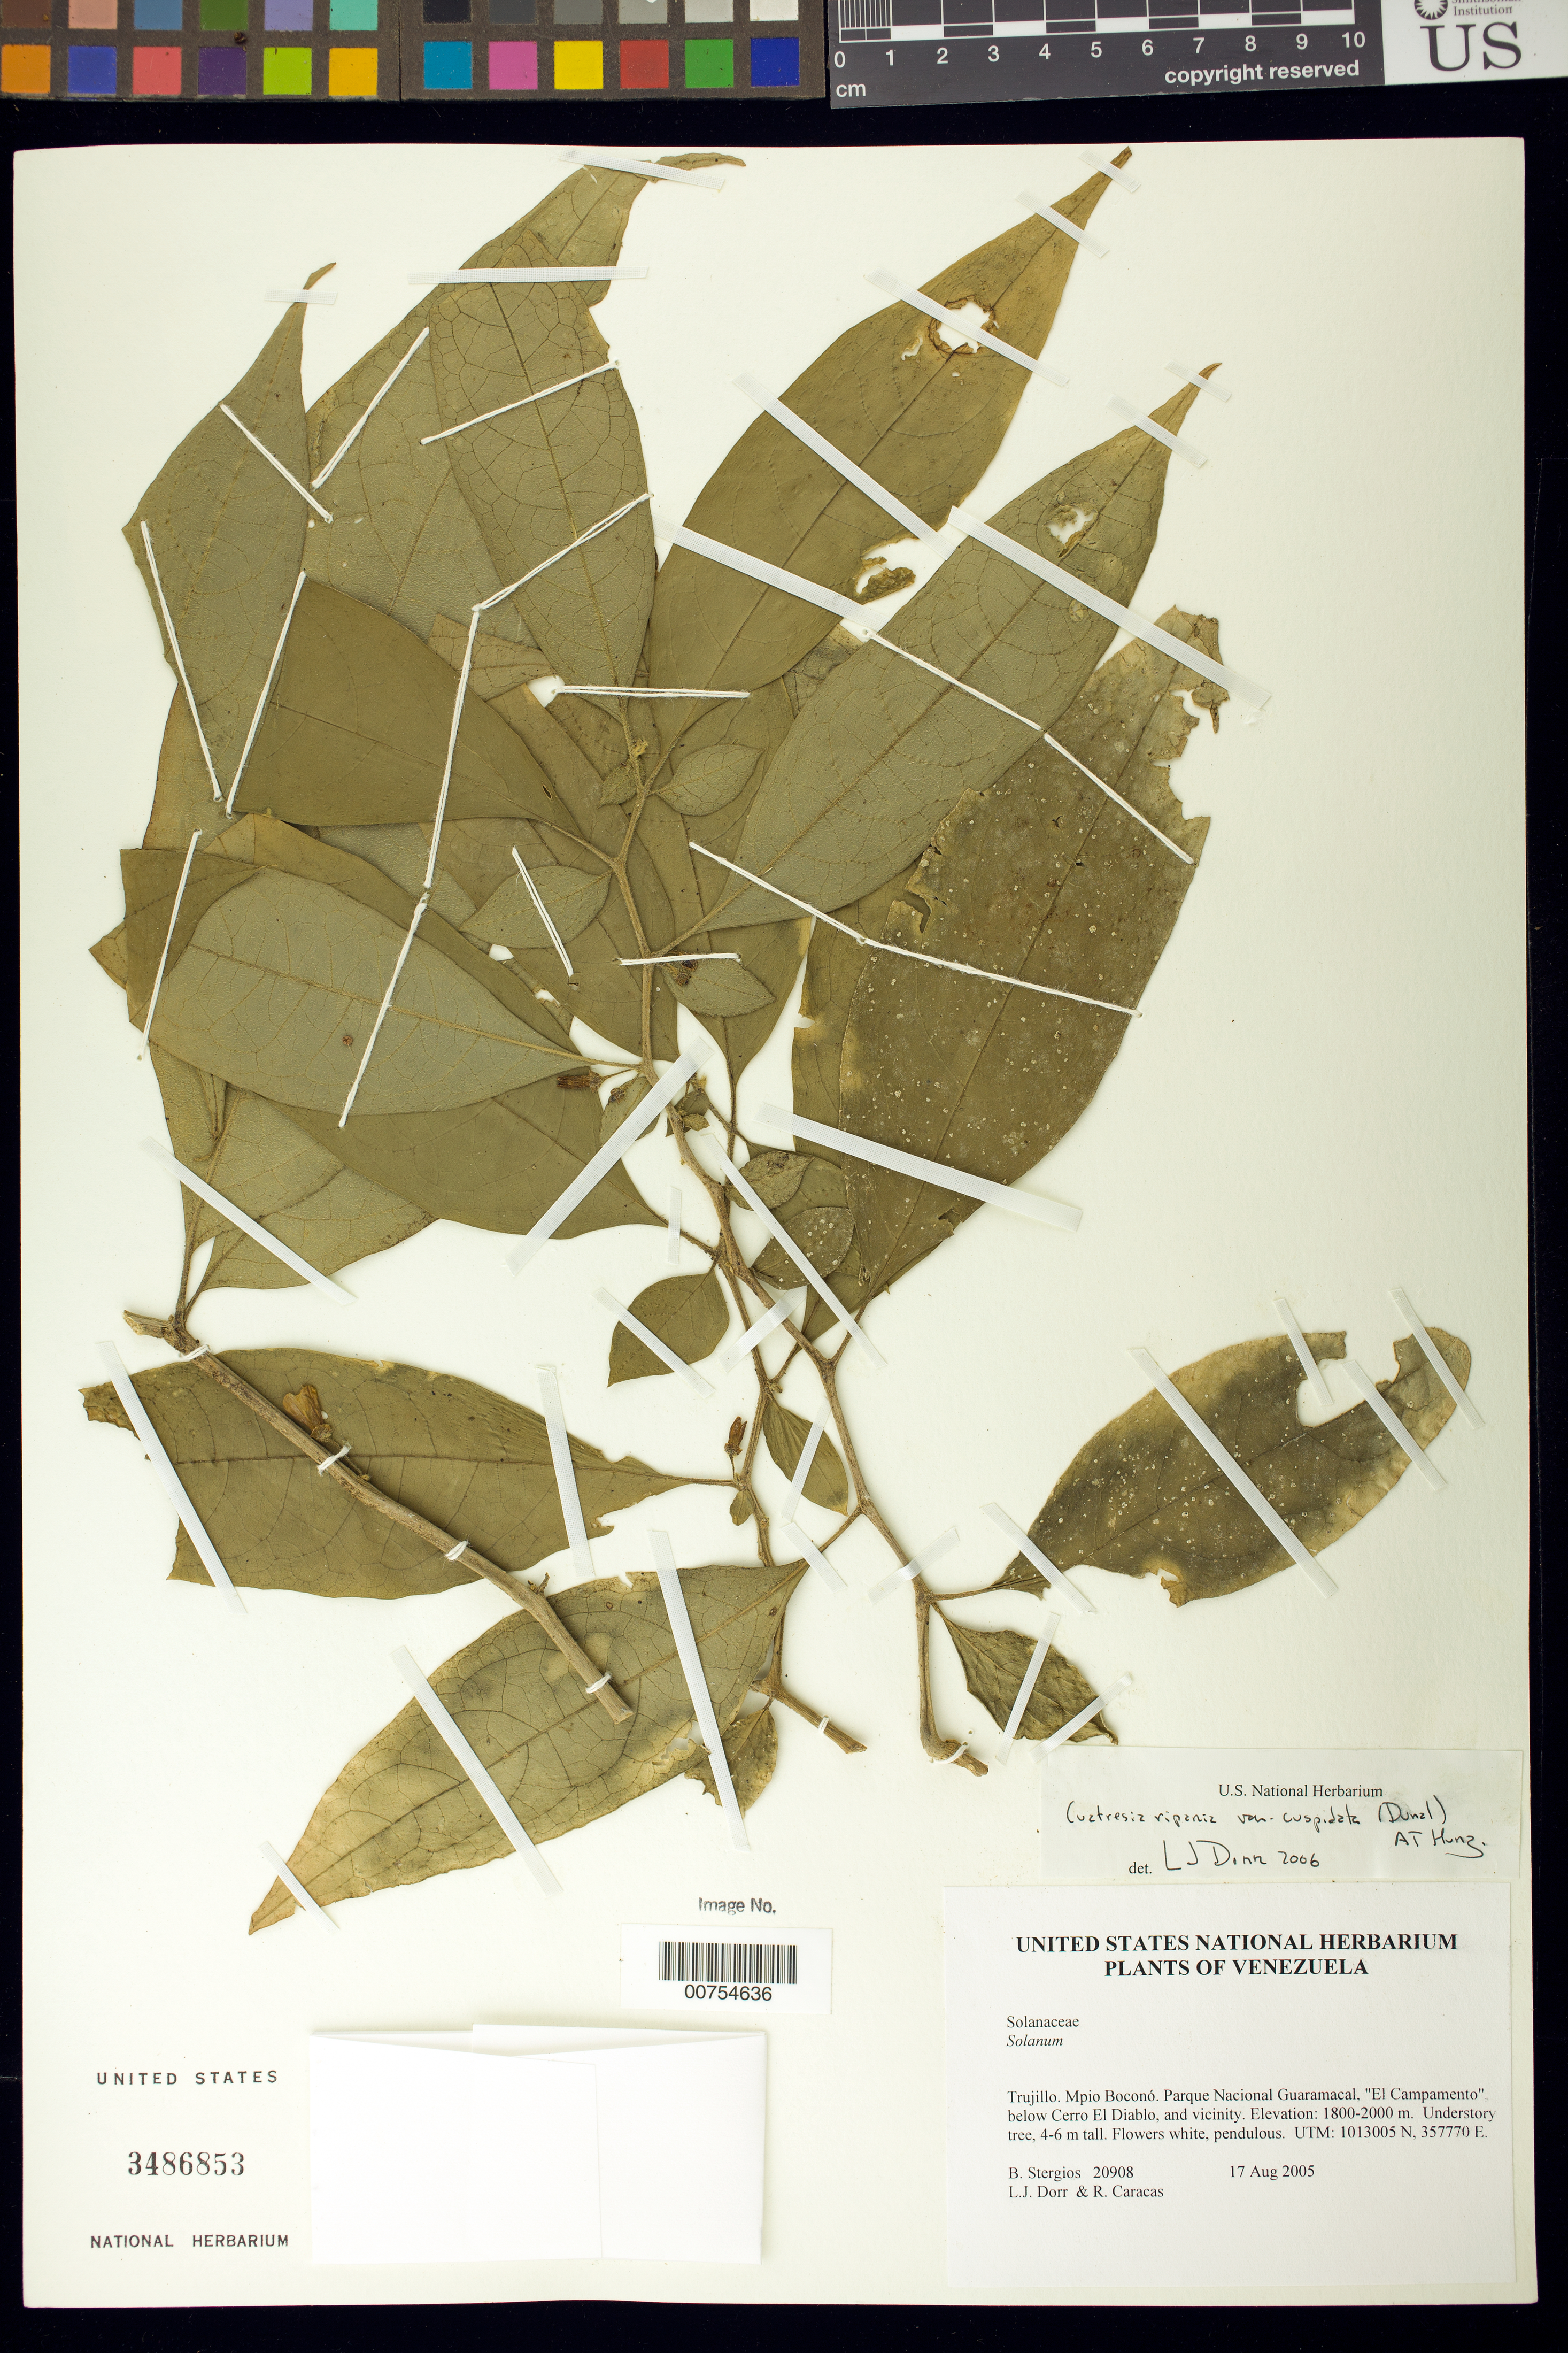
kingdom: Plantae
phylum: Tracheophyta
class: Magnoliopsida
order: Solanales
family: Solanaceae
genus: Cuatresia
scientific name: Cuatresia riparia var. cuspidata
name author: (Dunal) Hunz.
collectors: B. G. Stergios, L. J. Dorr & R. Caracas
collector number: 20908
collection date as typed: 17 Aug 2005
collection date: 2005-08-17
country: Venezuela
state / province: Trujillo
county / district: Boconó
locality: Parque Nacional Guaramacal, "El Campamento", below Cerro El Diablo, and vicinity.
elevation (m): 1800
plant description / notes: BM, NY, PORT, US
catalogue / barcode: US 3486853